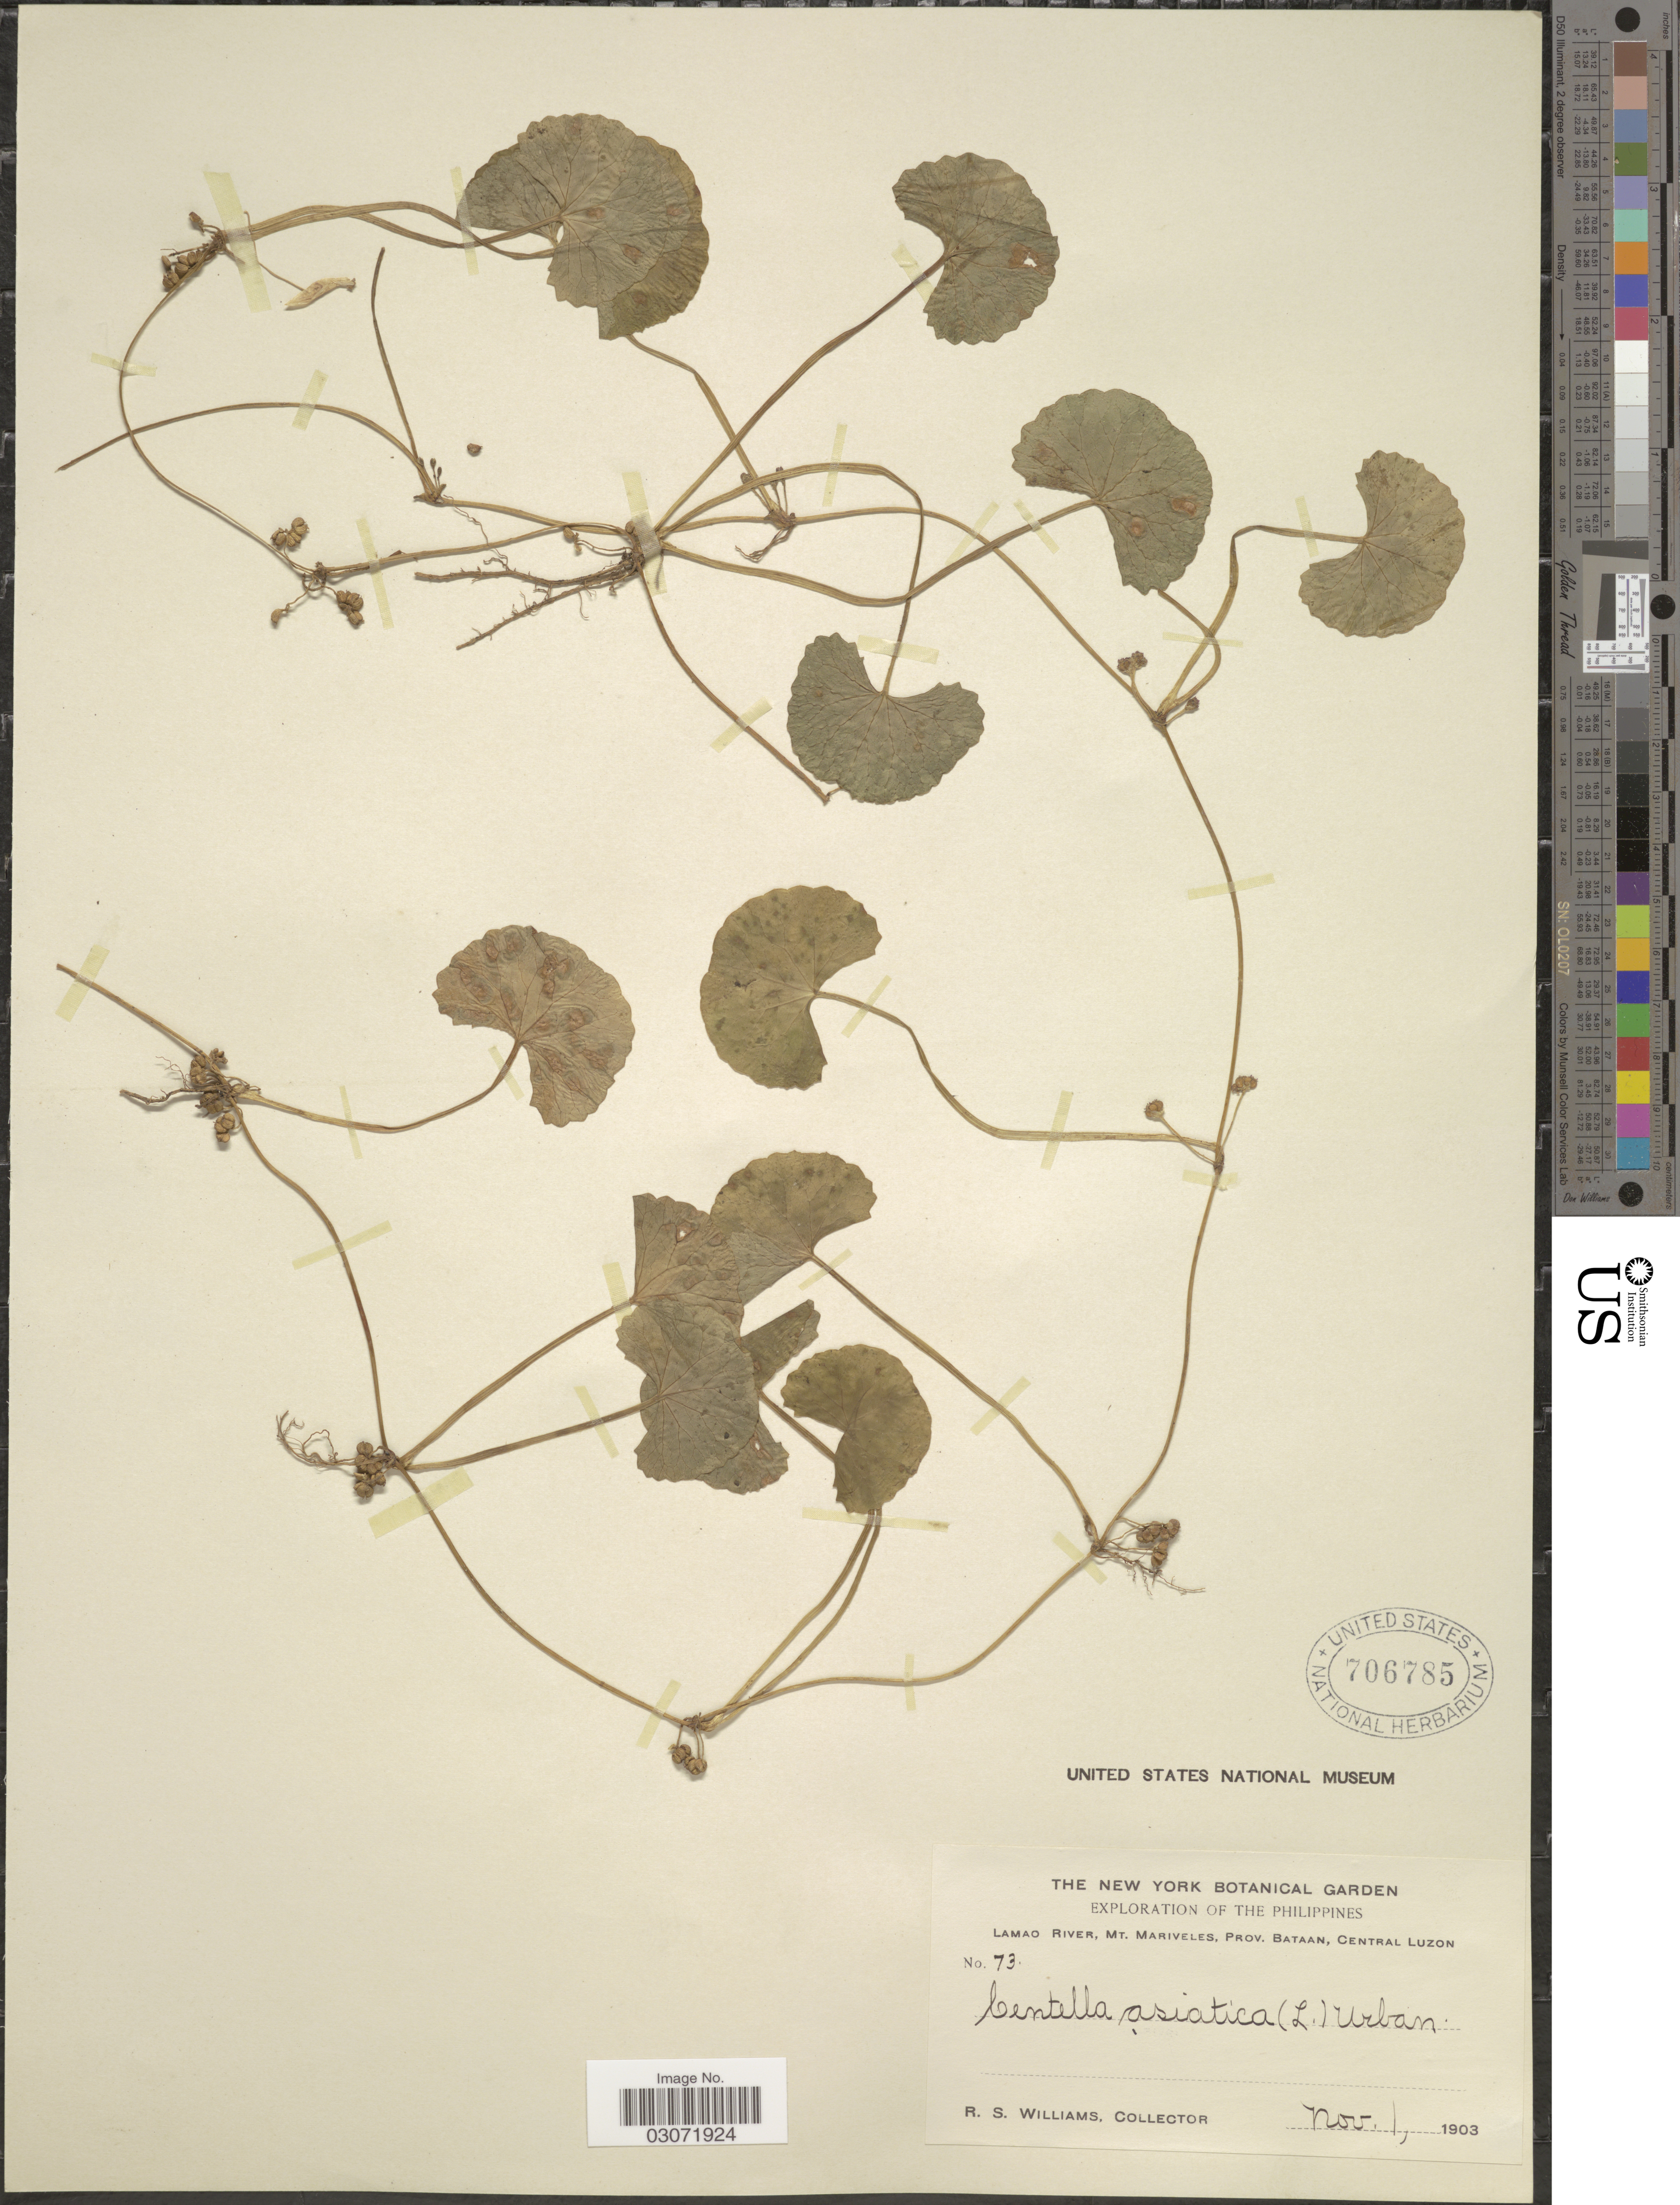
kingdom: Plantae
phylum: Tracheophyta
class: Magnoliopsida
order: Apiales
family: Apiaceae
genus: Centella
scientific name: Centella asiatica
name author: (L.) Urb.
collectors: R. S. Williams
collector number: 73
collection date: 1903-11-01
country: Philippines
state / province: Central Luzon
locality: Lamao River, Mt. Mariveles, Prov. Bataan, Central Luzon.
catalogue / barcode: US 706785